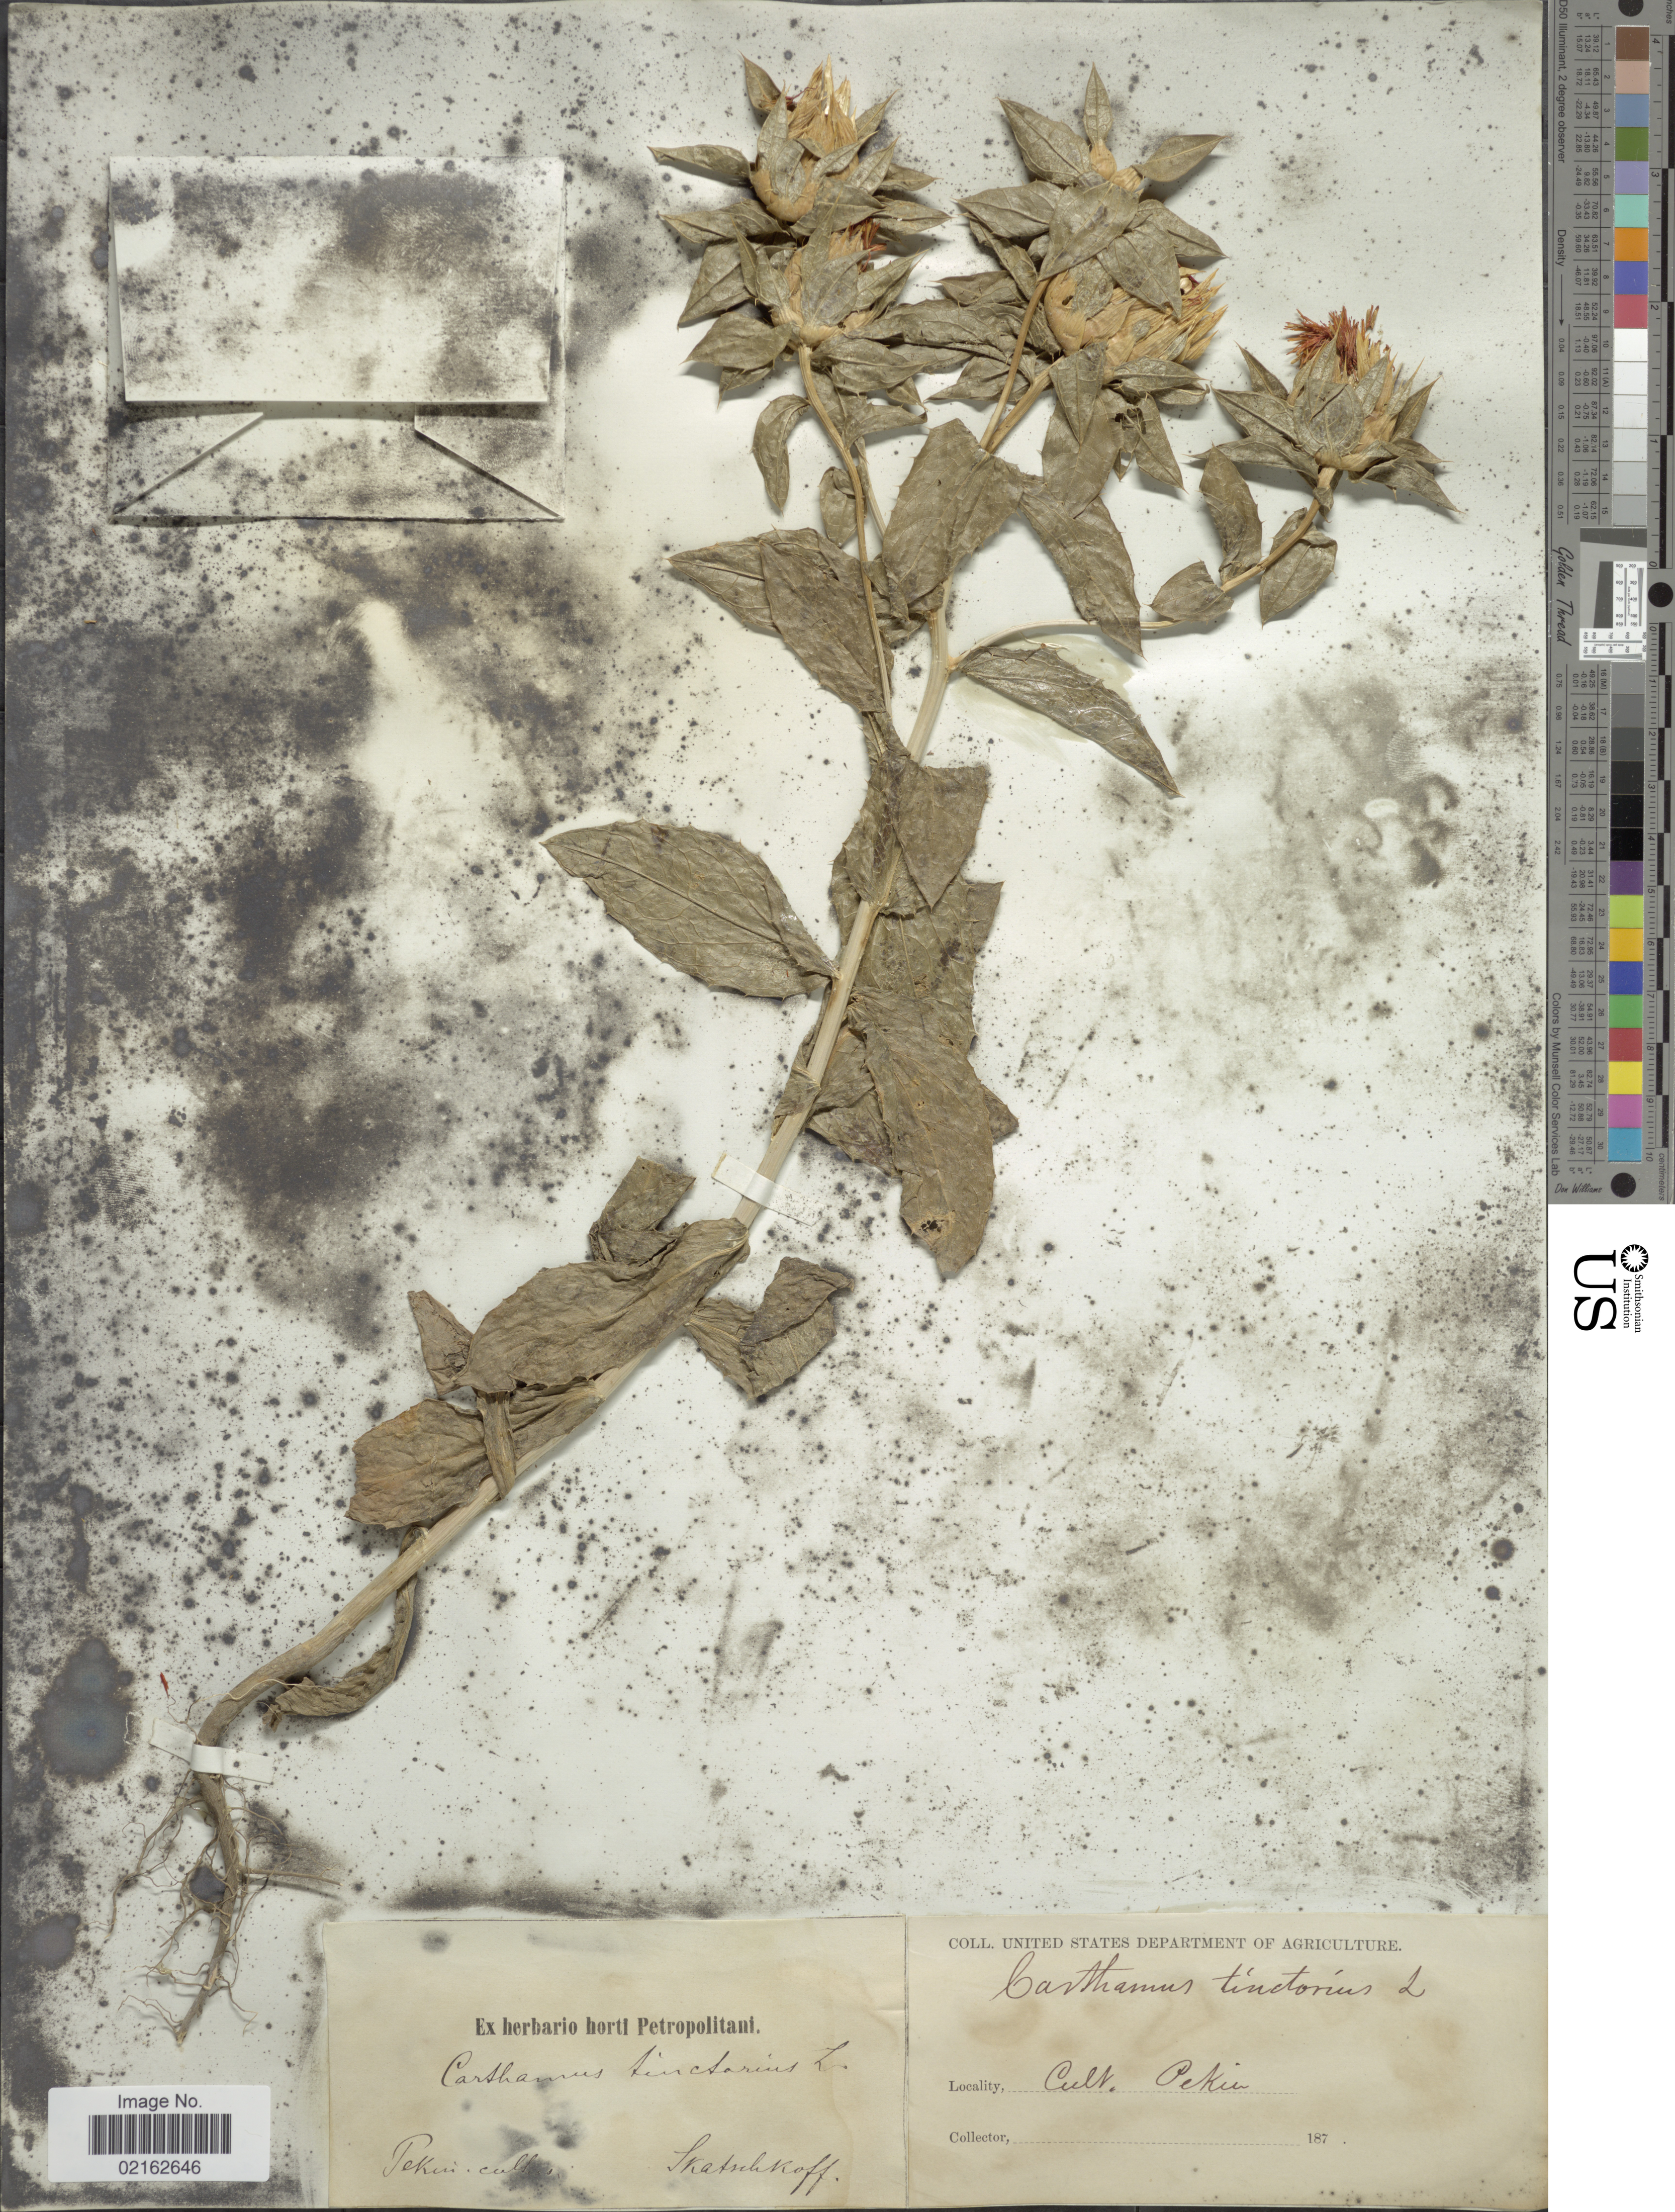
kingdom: Plantae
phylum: Tracheophyta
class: Magnoliopsida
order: Asterales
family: Asteraceae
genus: Carthamus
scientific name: Carthamus tinctorius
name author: L.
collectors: Skatschkoff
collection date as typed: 187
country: China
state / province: Beijing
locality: Pekin